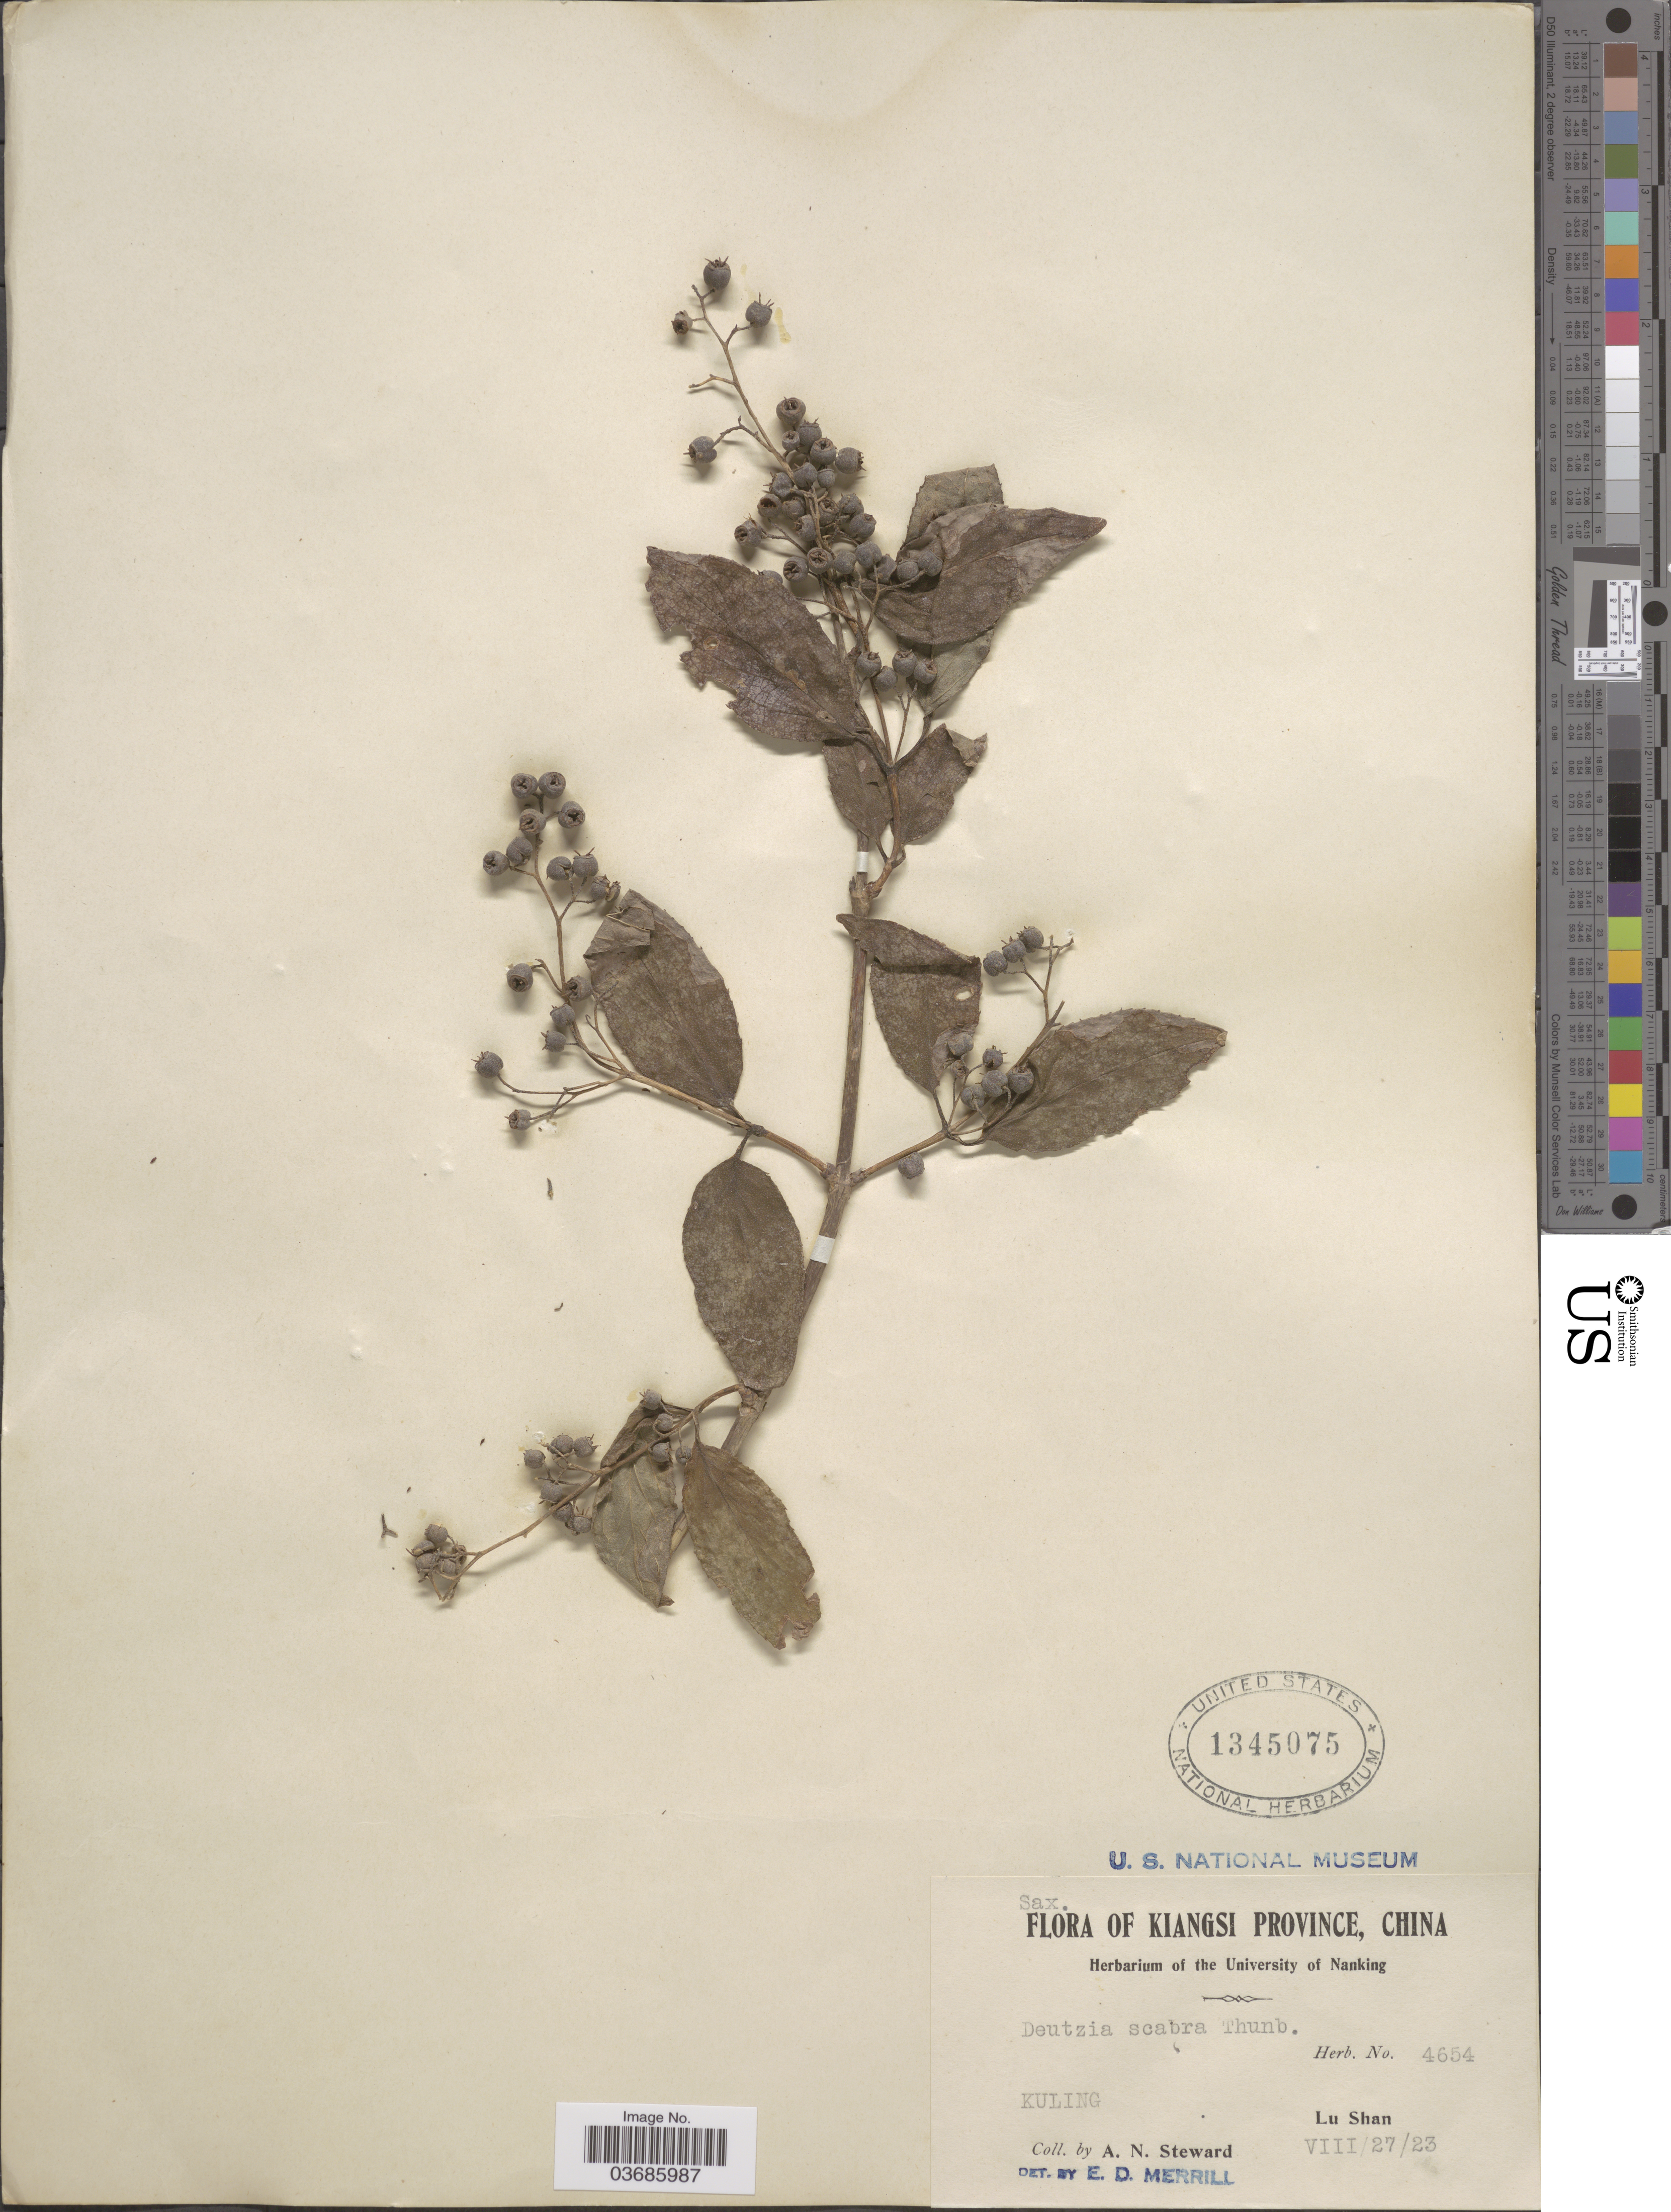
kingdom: Plantae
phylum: Tracheophyta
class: Magnoliopsida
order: Cornales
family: Hydrangeaceae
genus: Deutzia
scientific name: Deutzia scabra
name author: Thunb.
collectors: A. N. Steward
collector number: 4654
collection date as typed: Transcribed d/m/y: 27/8/23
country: China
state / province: Jiangxi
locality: Kiangsi Province. Kuling. Lu Shan.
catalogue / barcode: US 1345075